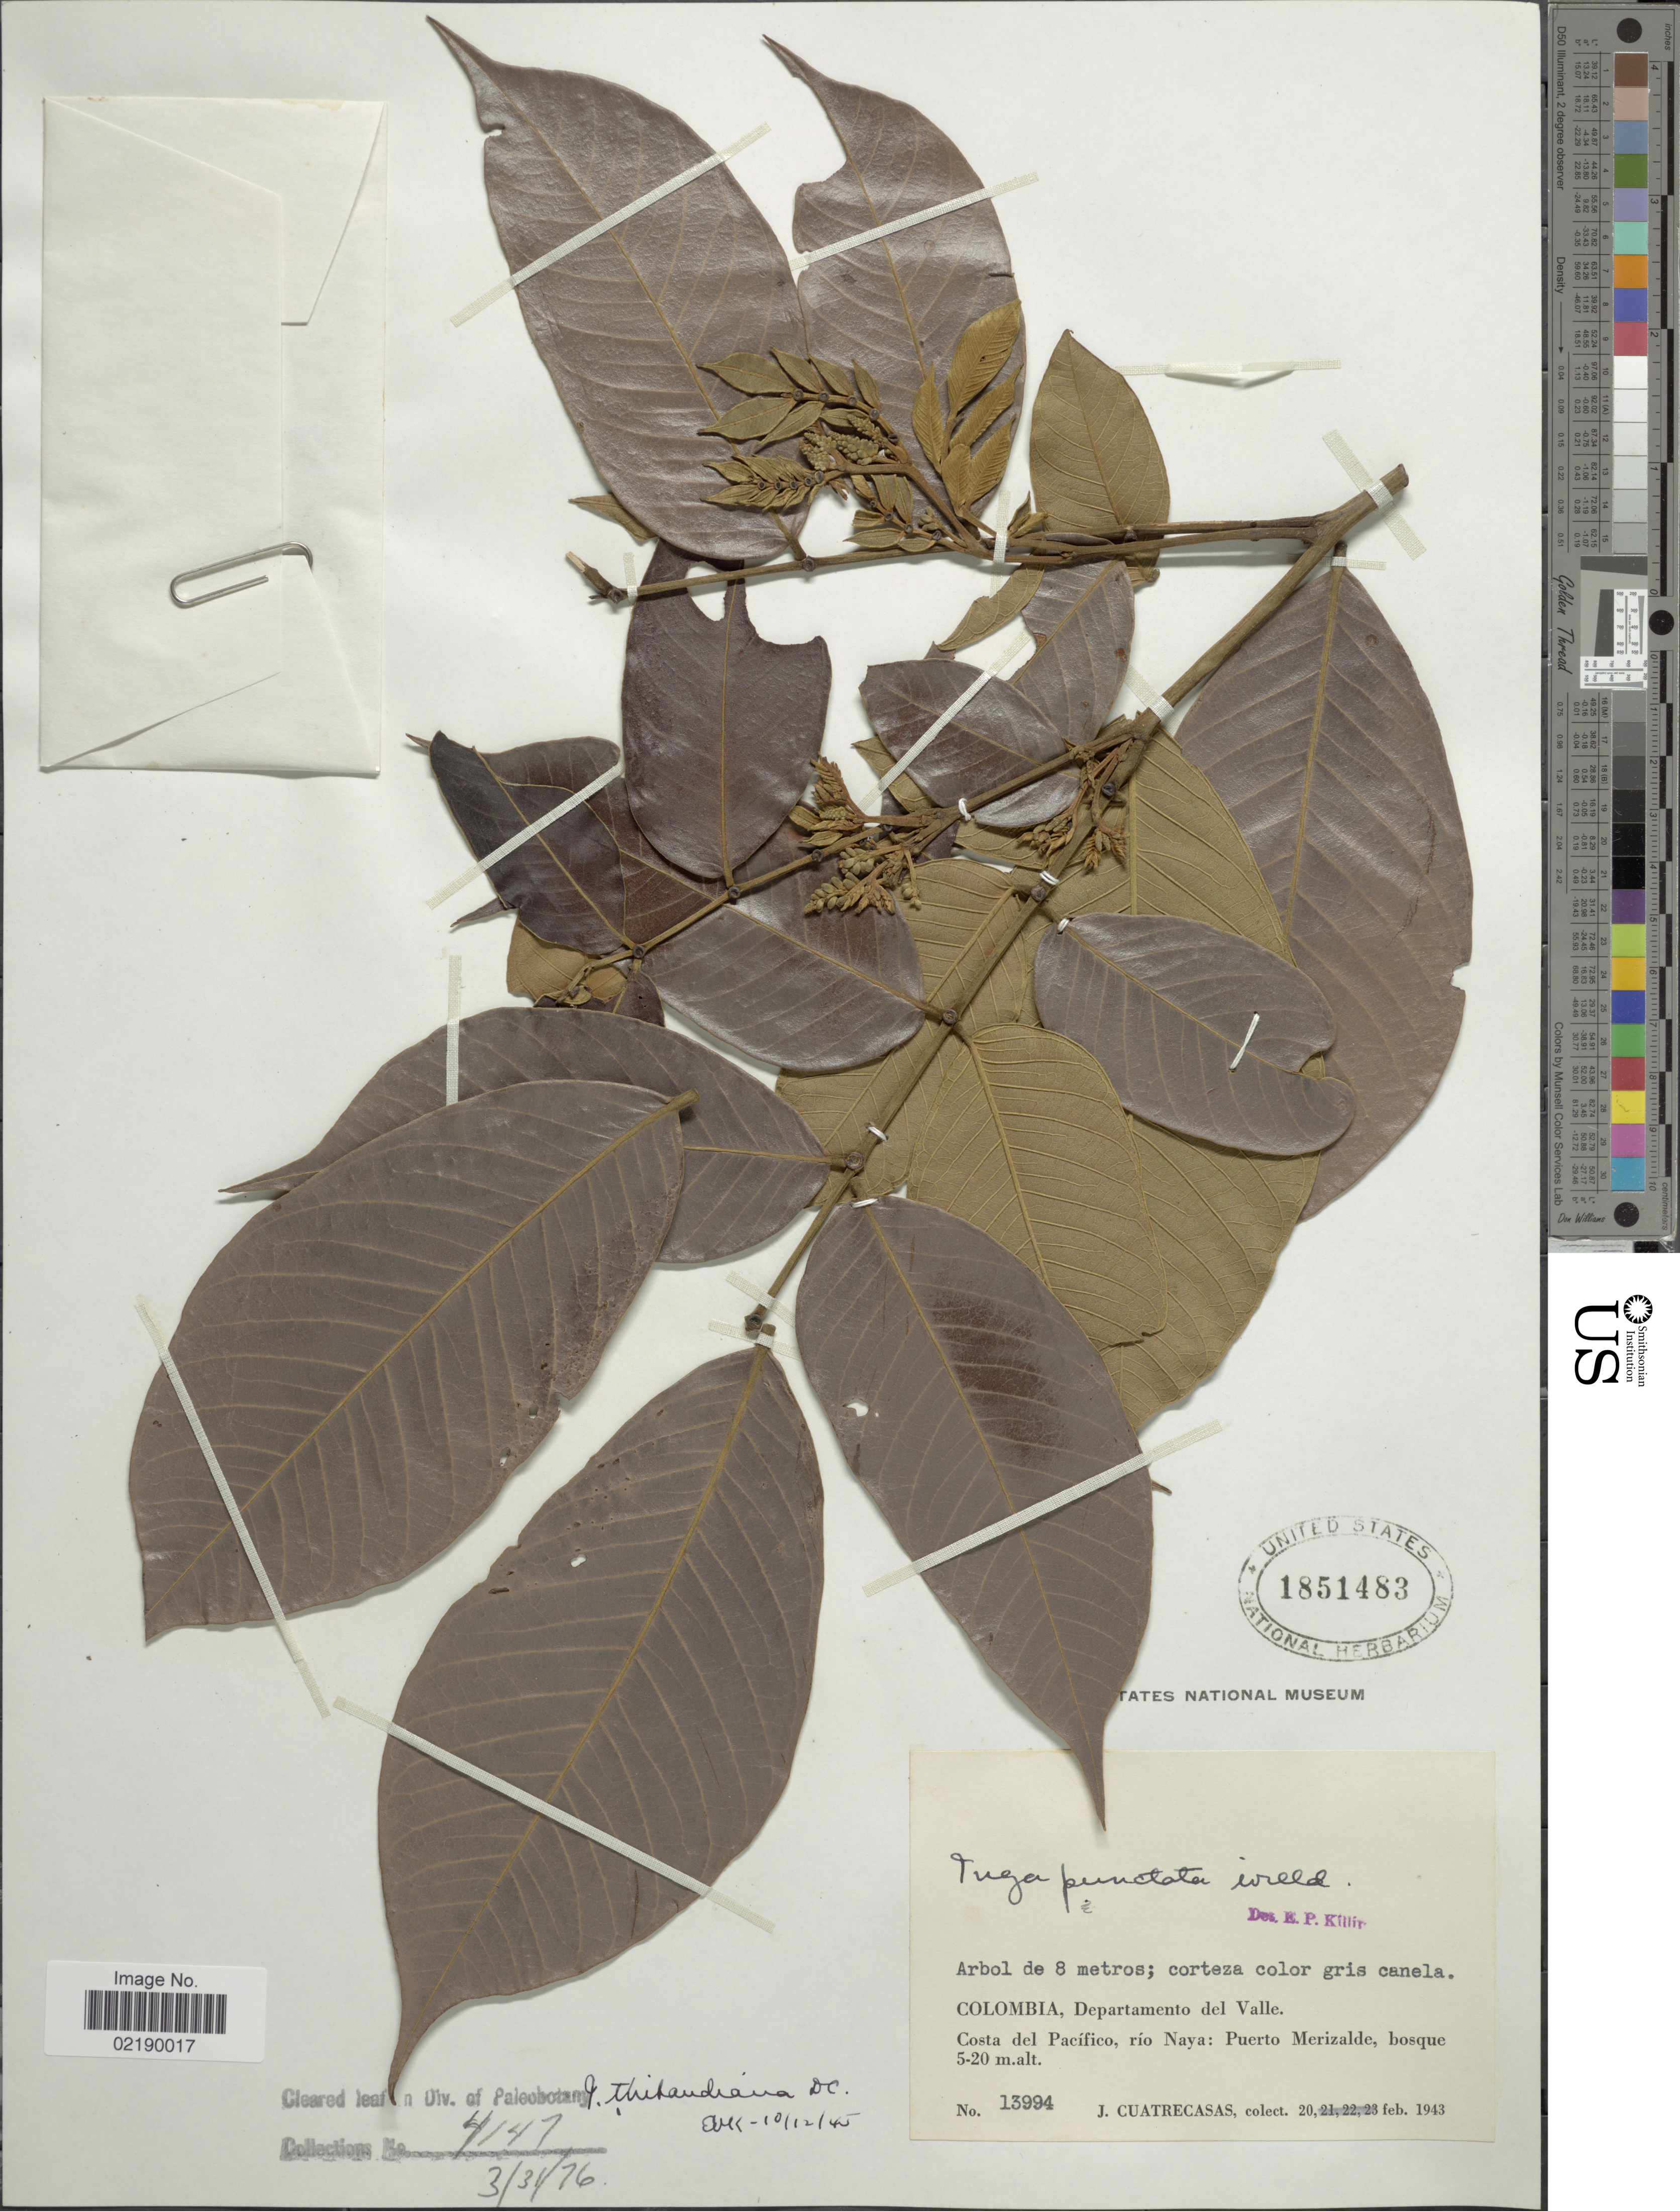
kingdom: Plantae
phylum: Tracheophyta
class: Magnoliopsida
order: Fabales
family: Fabaceae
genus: Inga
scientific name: Inga thibaudiana subsp. thibaudiana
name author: DC.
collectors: J. Cuatrecasas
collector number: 13994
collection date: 1943-02-20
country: Colombia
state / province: Valle del Cauca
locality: Departamento del Valle, Costa del Pacifico, rio Naya: Puerto Merizalde, bosque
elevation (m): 5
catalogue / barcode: US 1851483